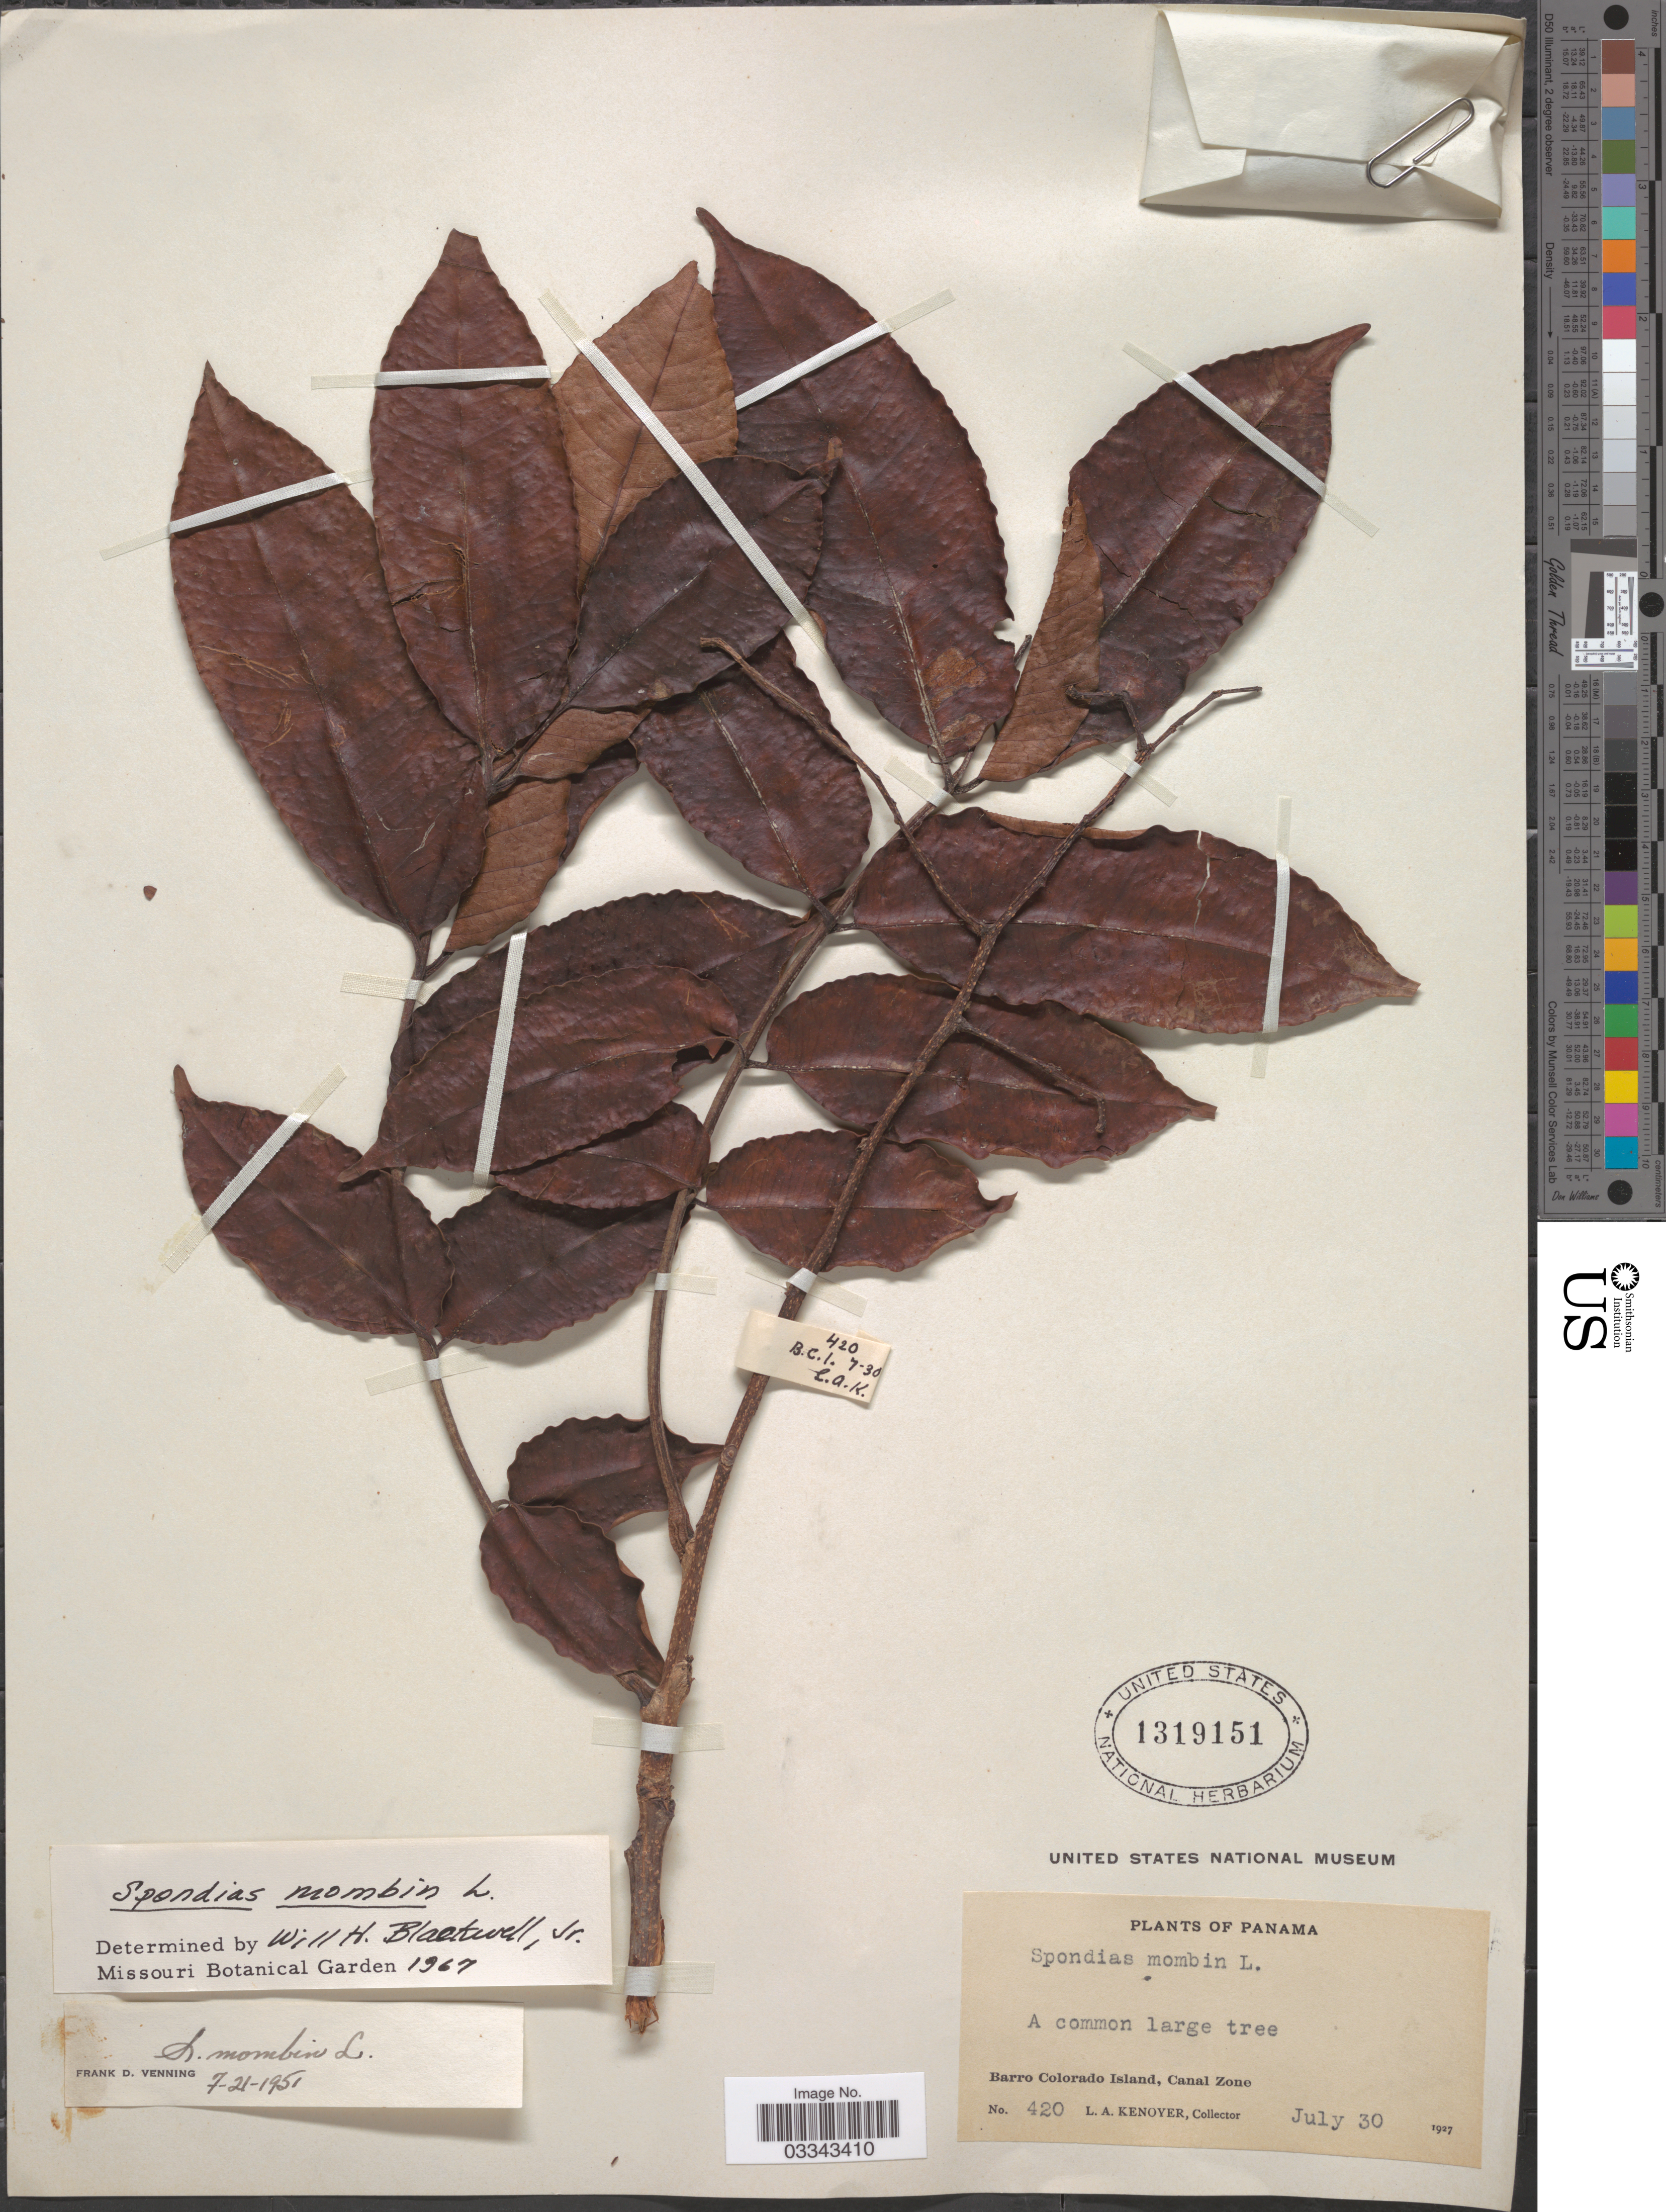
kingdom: Plantae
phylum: Tracheophyta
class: Magnoliopsida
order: Sapindales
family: Anacardiaceae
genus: Spondias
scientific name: Spondias mombin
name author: L.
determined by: Mitchell, John D.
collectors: L. A. Kenoyer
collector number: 420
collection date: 1927-07-30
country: Panama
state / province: Panamá Oeste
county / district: Canal Zone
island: Barro Colorado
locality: Barro Colorado Island, Canal Zone.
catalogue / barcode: US 1319151